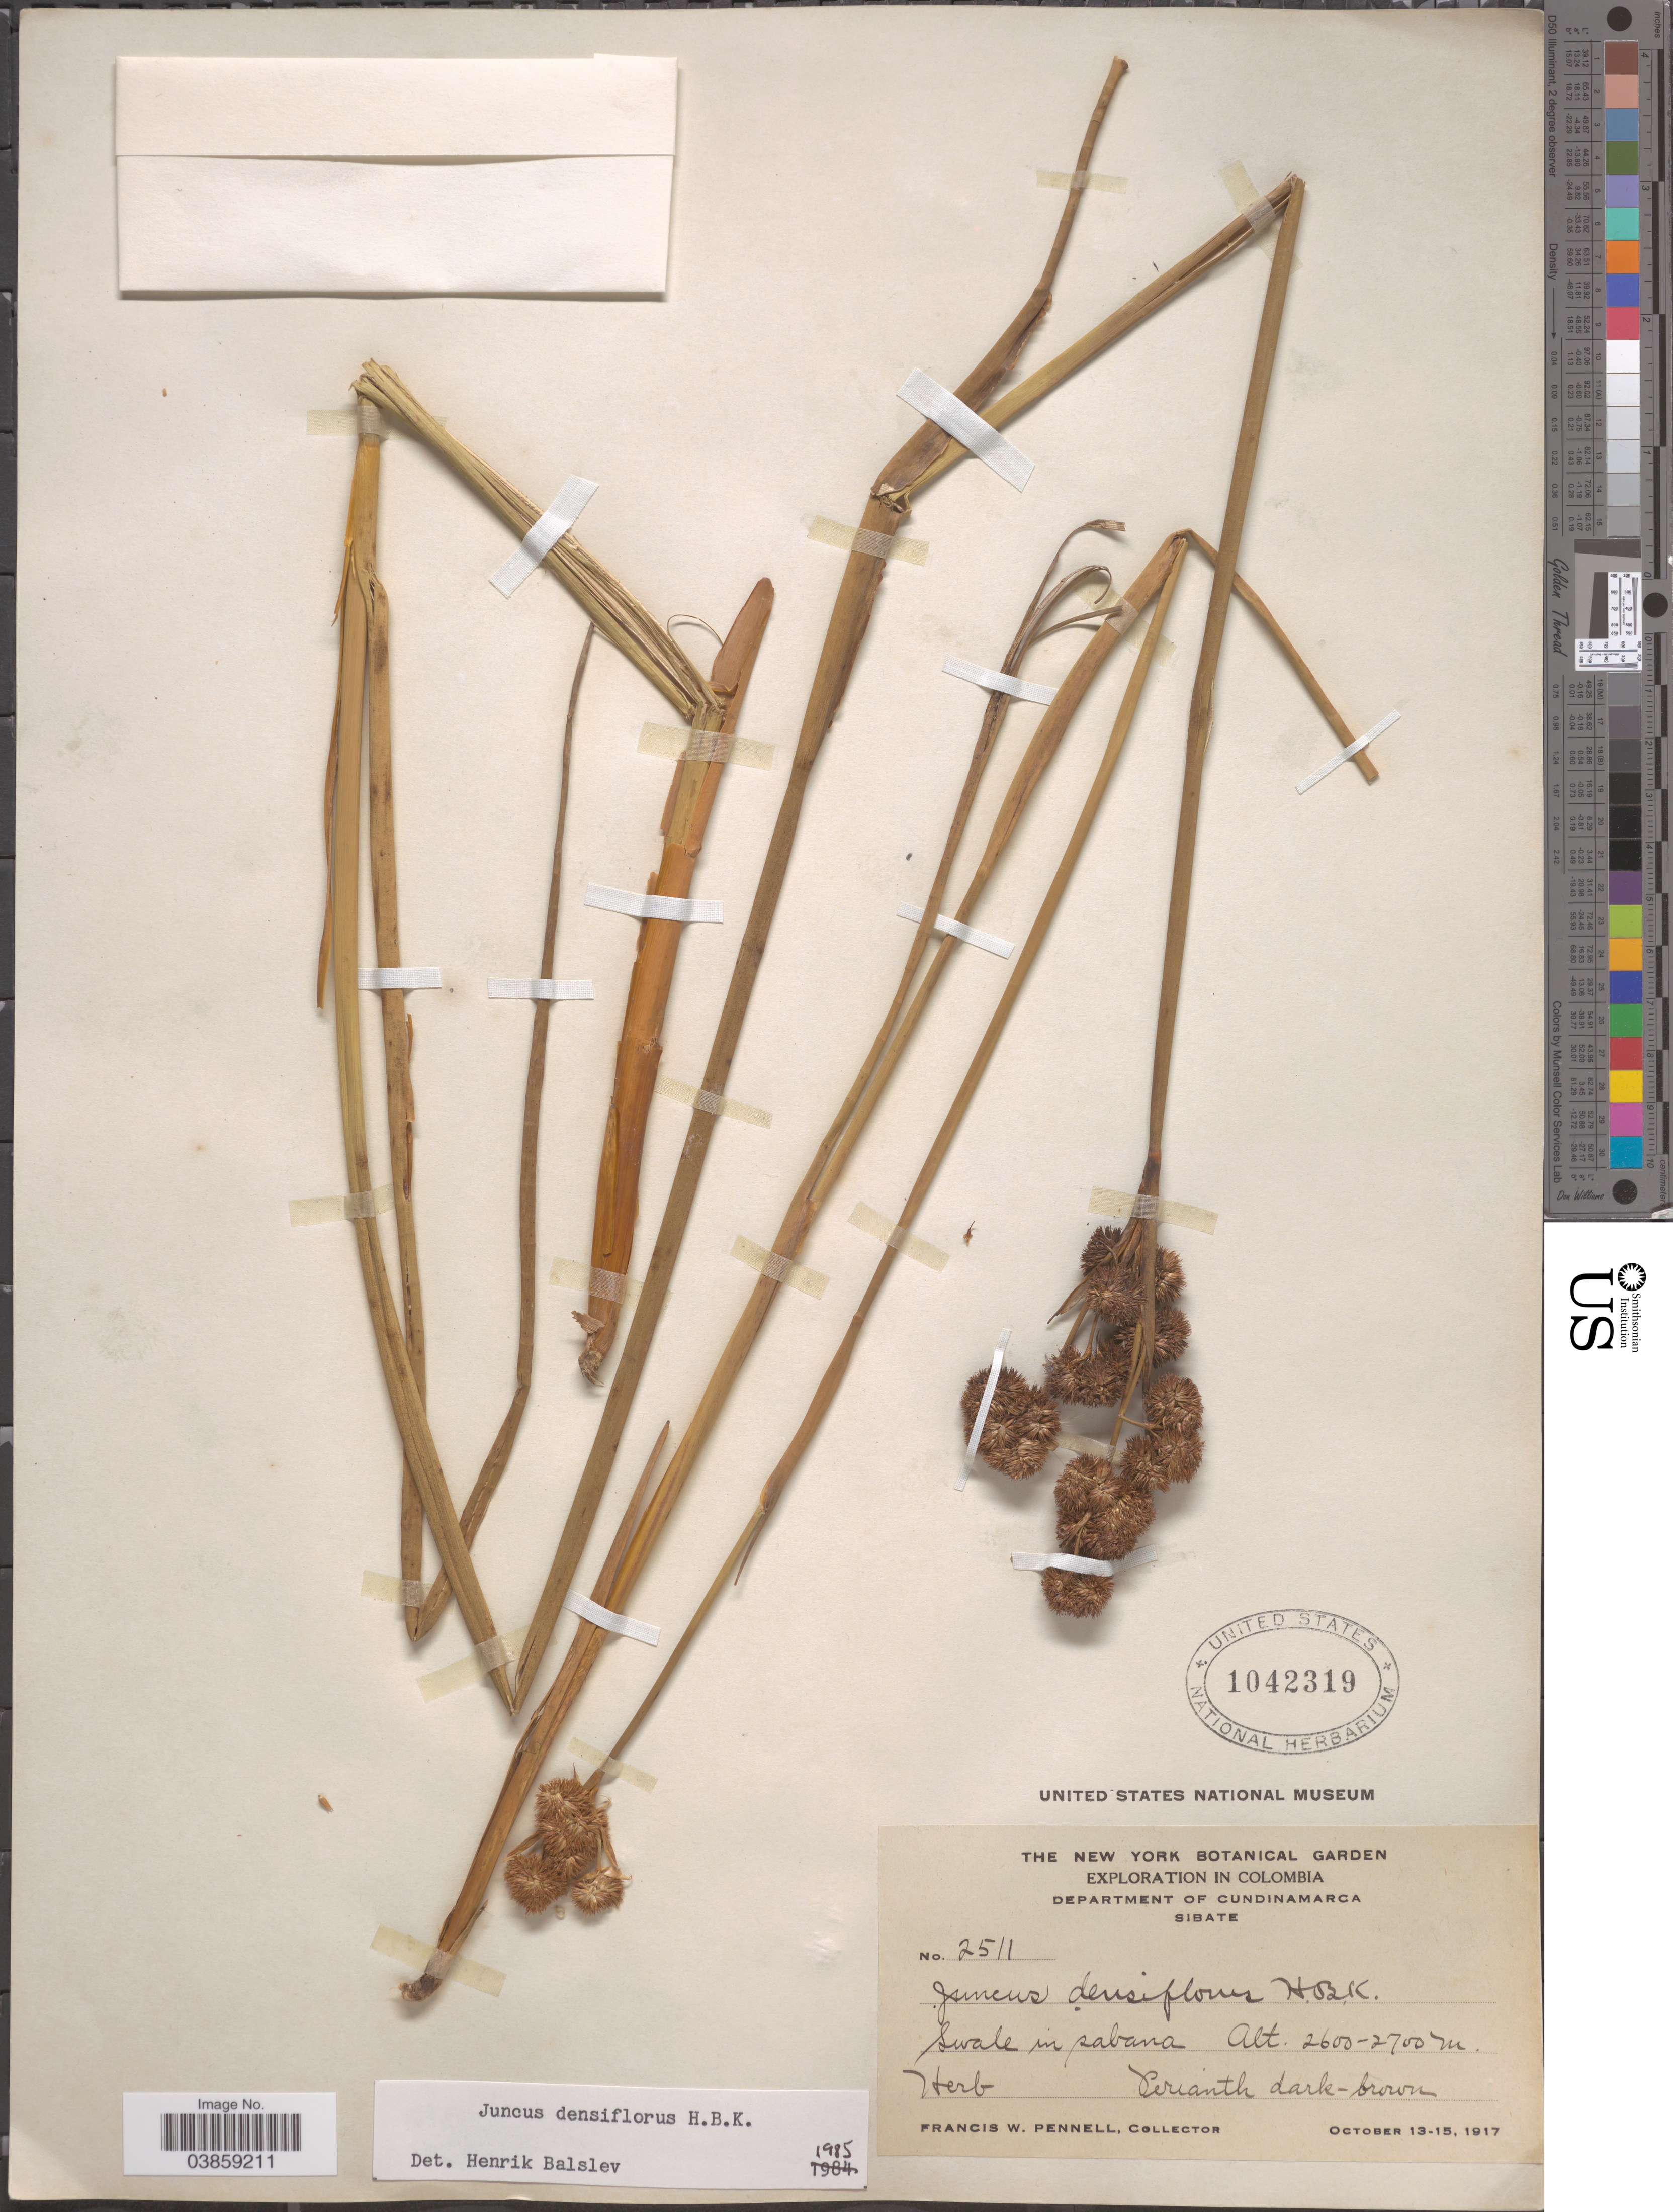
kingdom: Plantae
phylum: Tracheophyta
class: Liliopsida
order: Poales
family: Juncaceae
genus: Juncus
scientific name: Juncus densiflorus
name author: Kunth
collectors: F. W. Pennell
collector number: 2511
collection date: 1917-10-13/1917-10-15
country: Colombia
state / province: Cundinamarca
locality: Department of Cundinamarca. Sibate.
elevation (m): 2600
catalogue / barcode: US 1042319